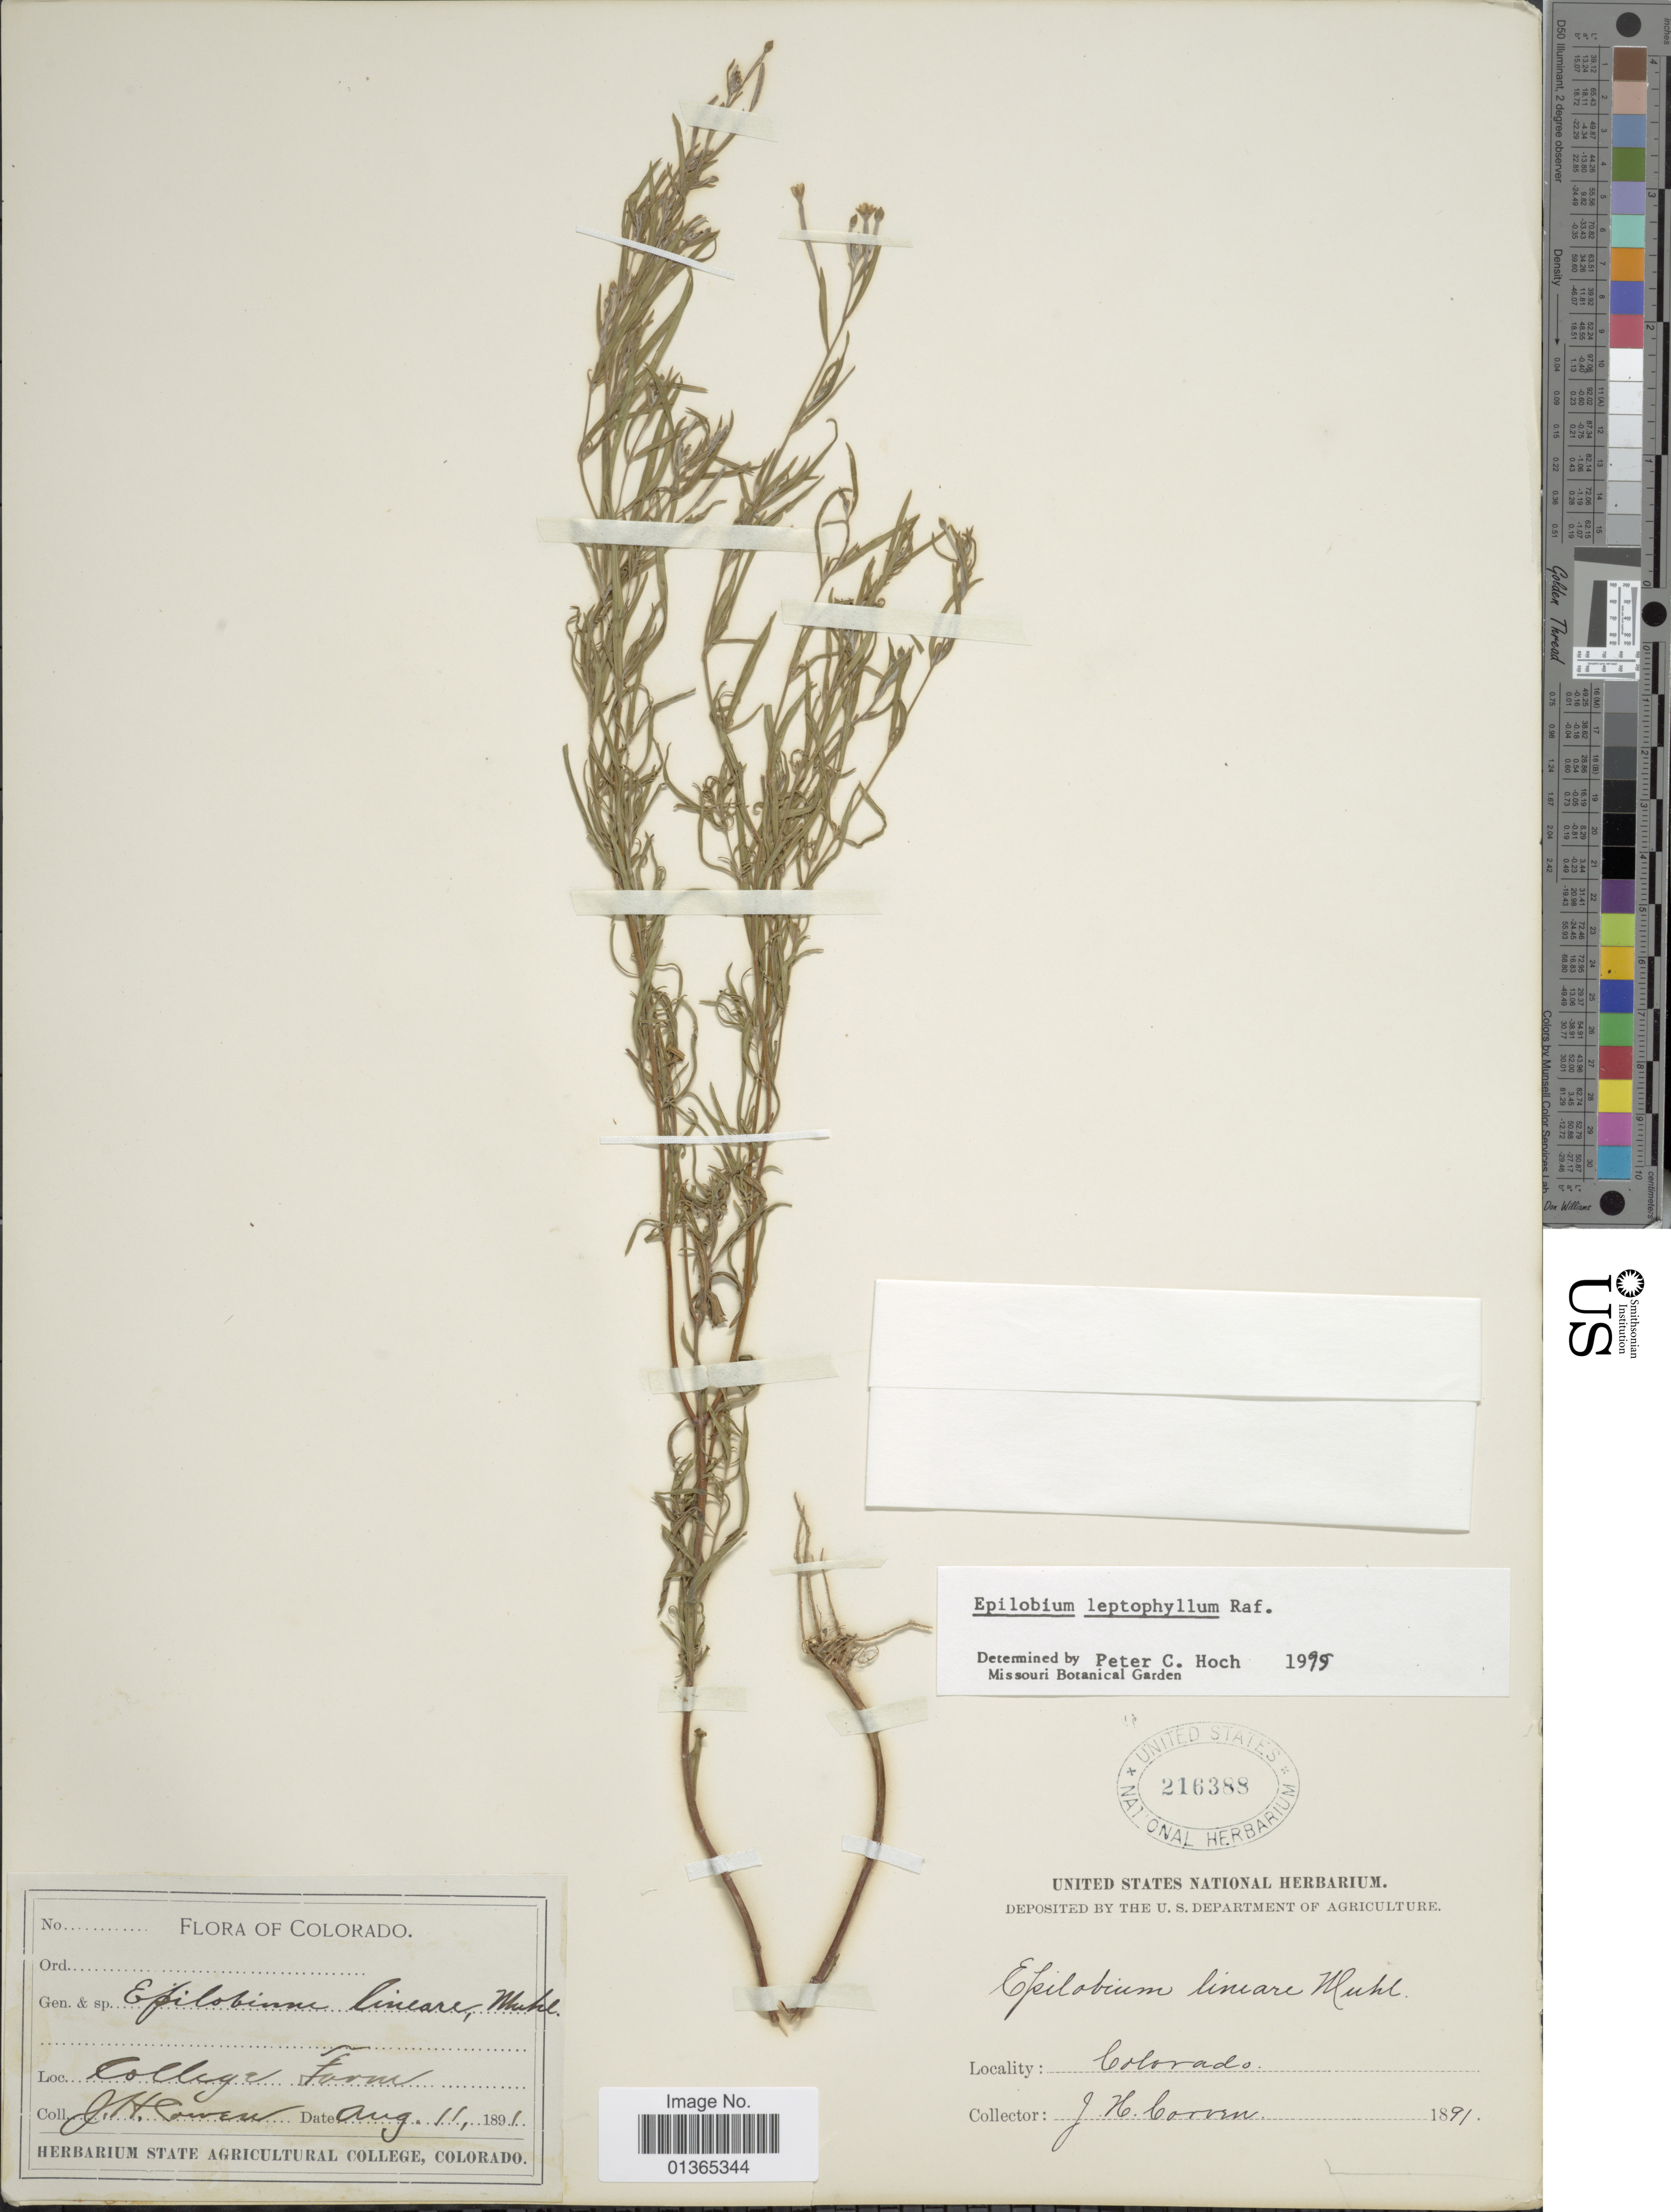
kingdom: Plantae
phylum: Tracheophyta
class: Magnoliopsida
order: Myrtales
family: Onagraceae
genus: Epilobium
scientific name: Epilobium leptophyllum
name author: Raf.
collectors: J. Corven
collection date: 1891-08-11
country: United States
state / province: Colorado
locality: College Farm.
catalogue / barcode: US 216388